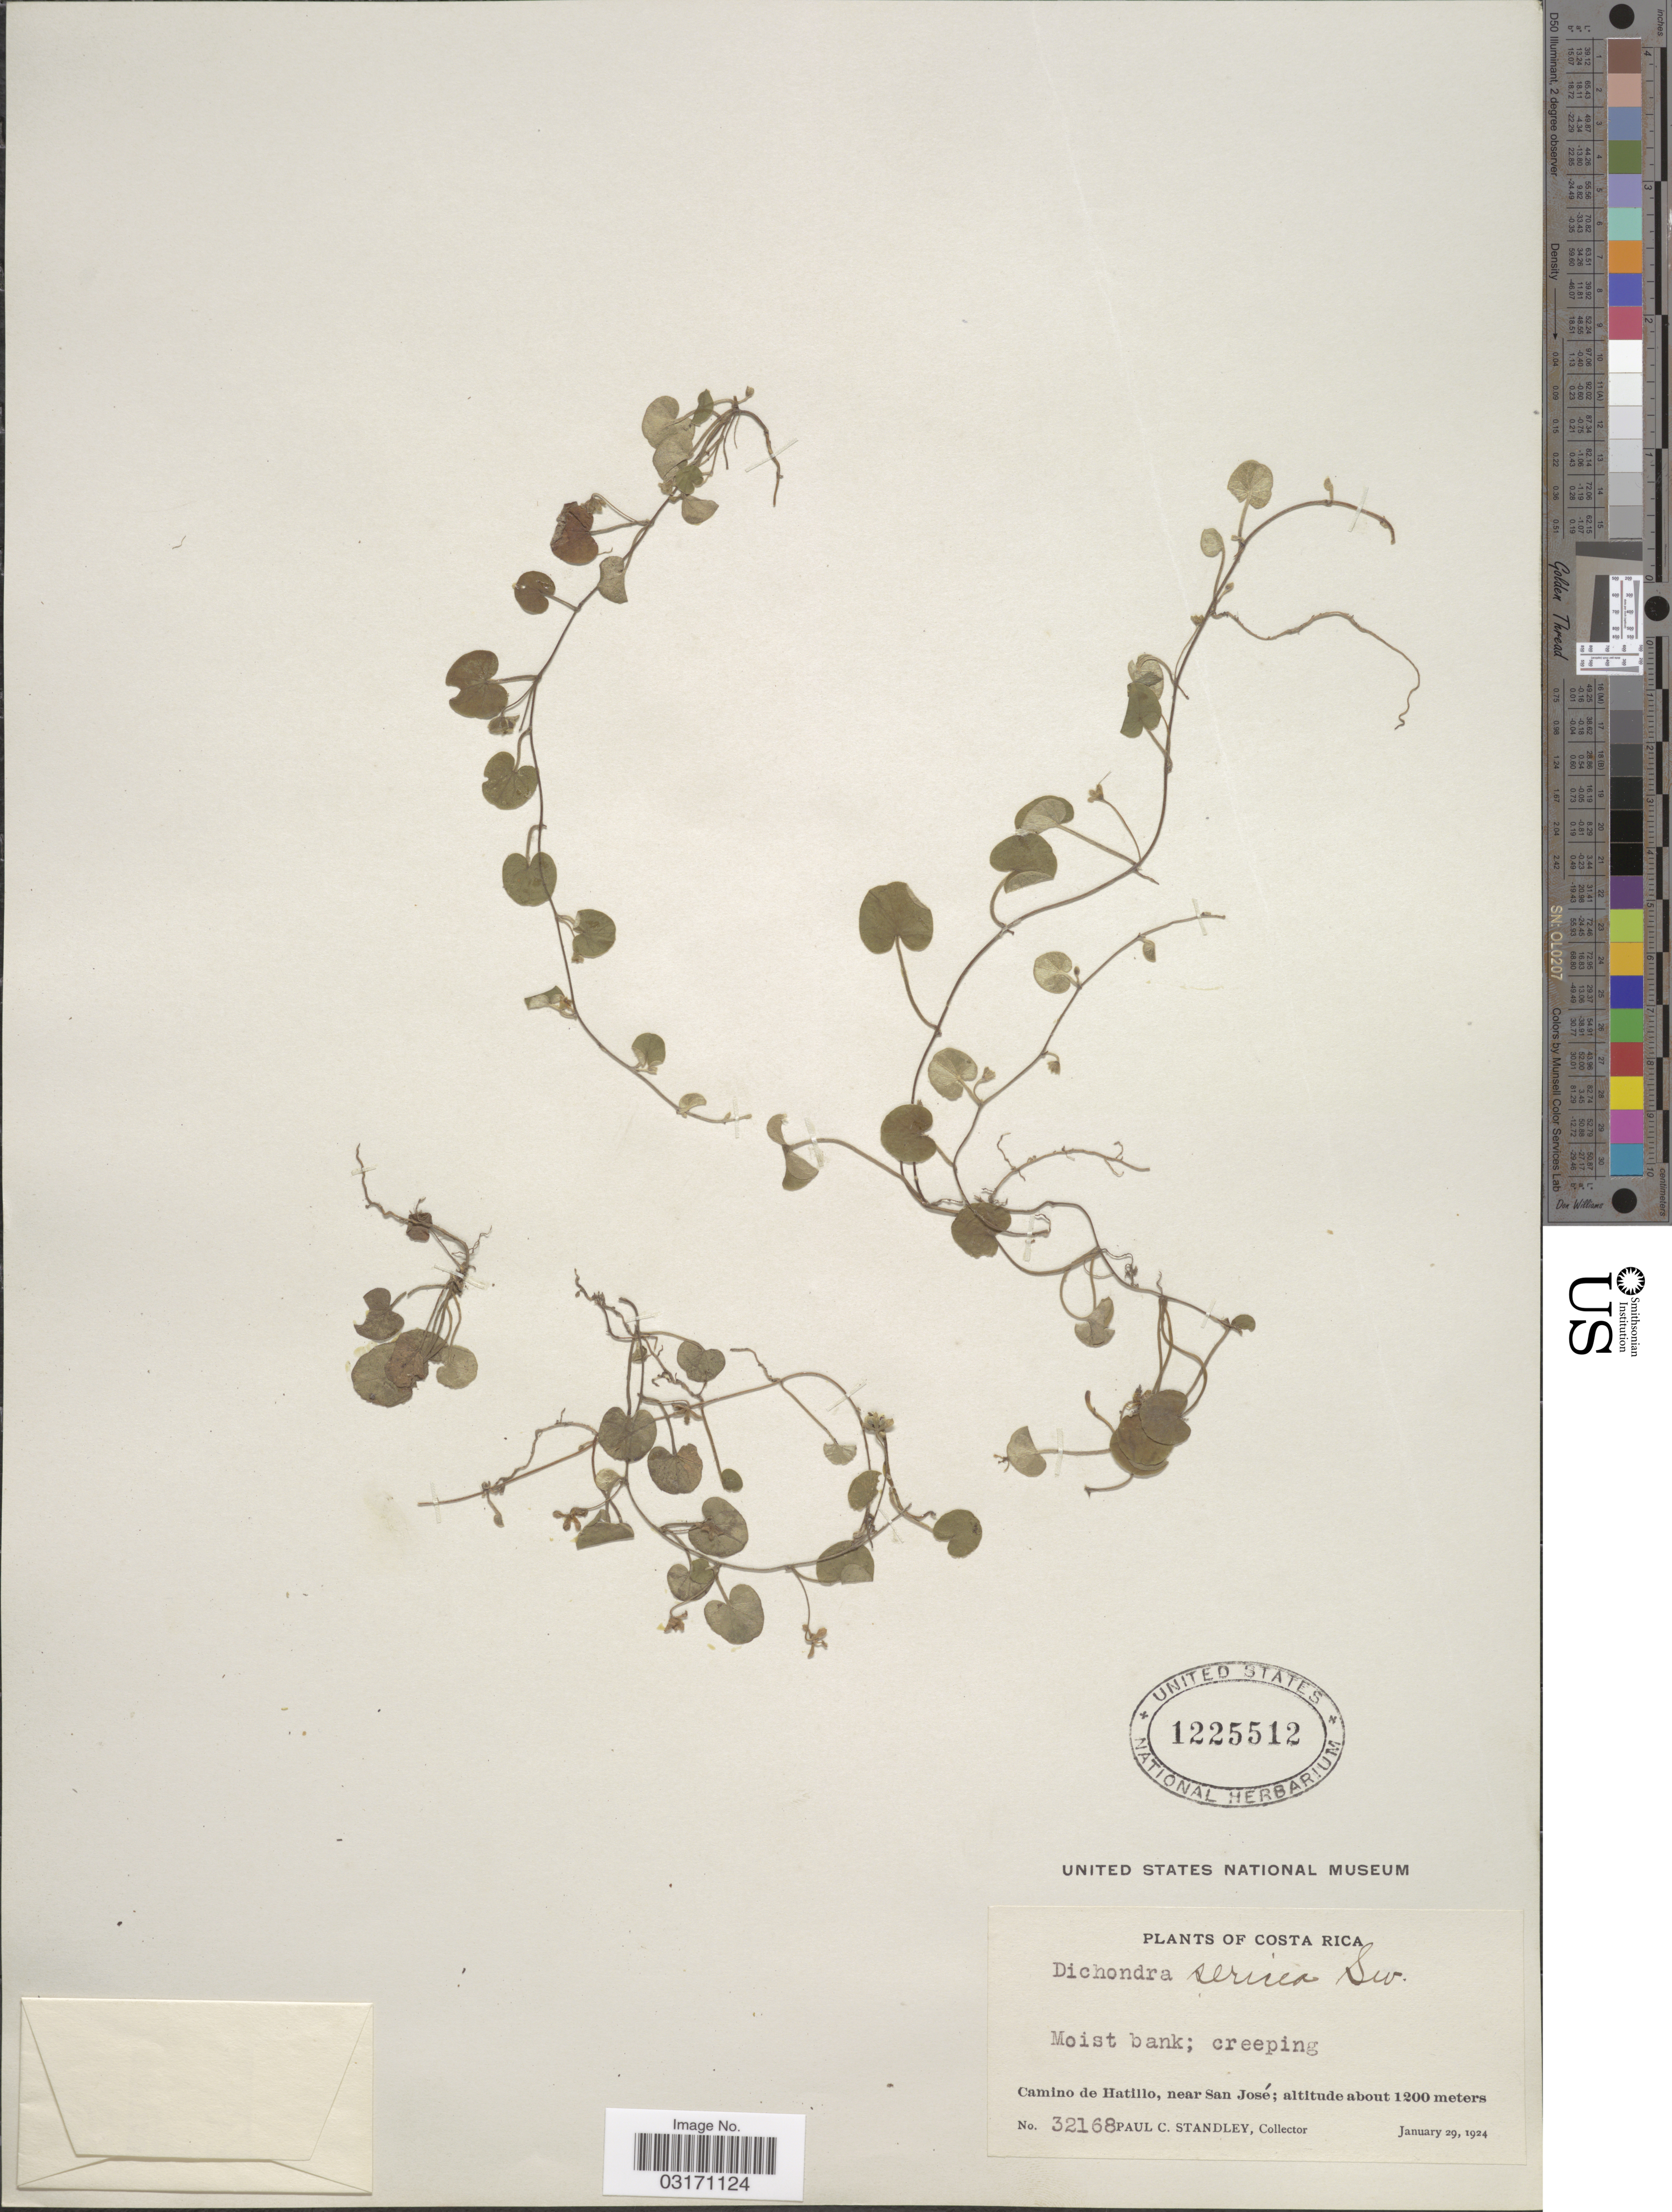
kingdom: Plantae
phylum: Tracheophyta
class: Magnoliopsida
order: Solanales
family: Convolvulaceae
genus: Dichondra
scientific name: Dichondra sericea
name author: Sw.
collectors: P. C. Standley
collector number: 32168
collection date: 1924-01-29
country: Costa Rica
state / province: San José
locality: Camino de Hatillo, near San José.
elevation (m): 1200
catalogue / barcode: US 1225512